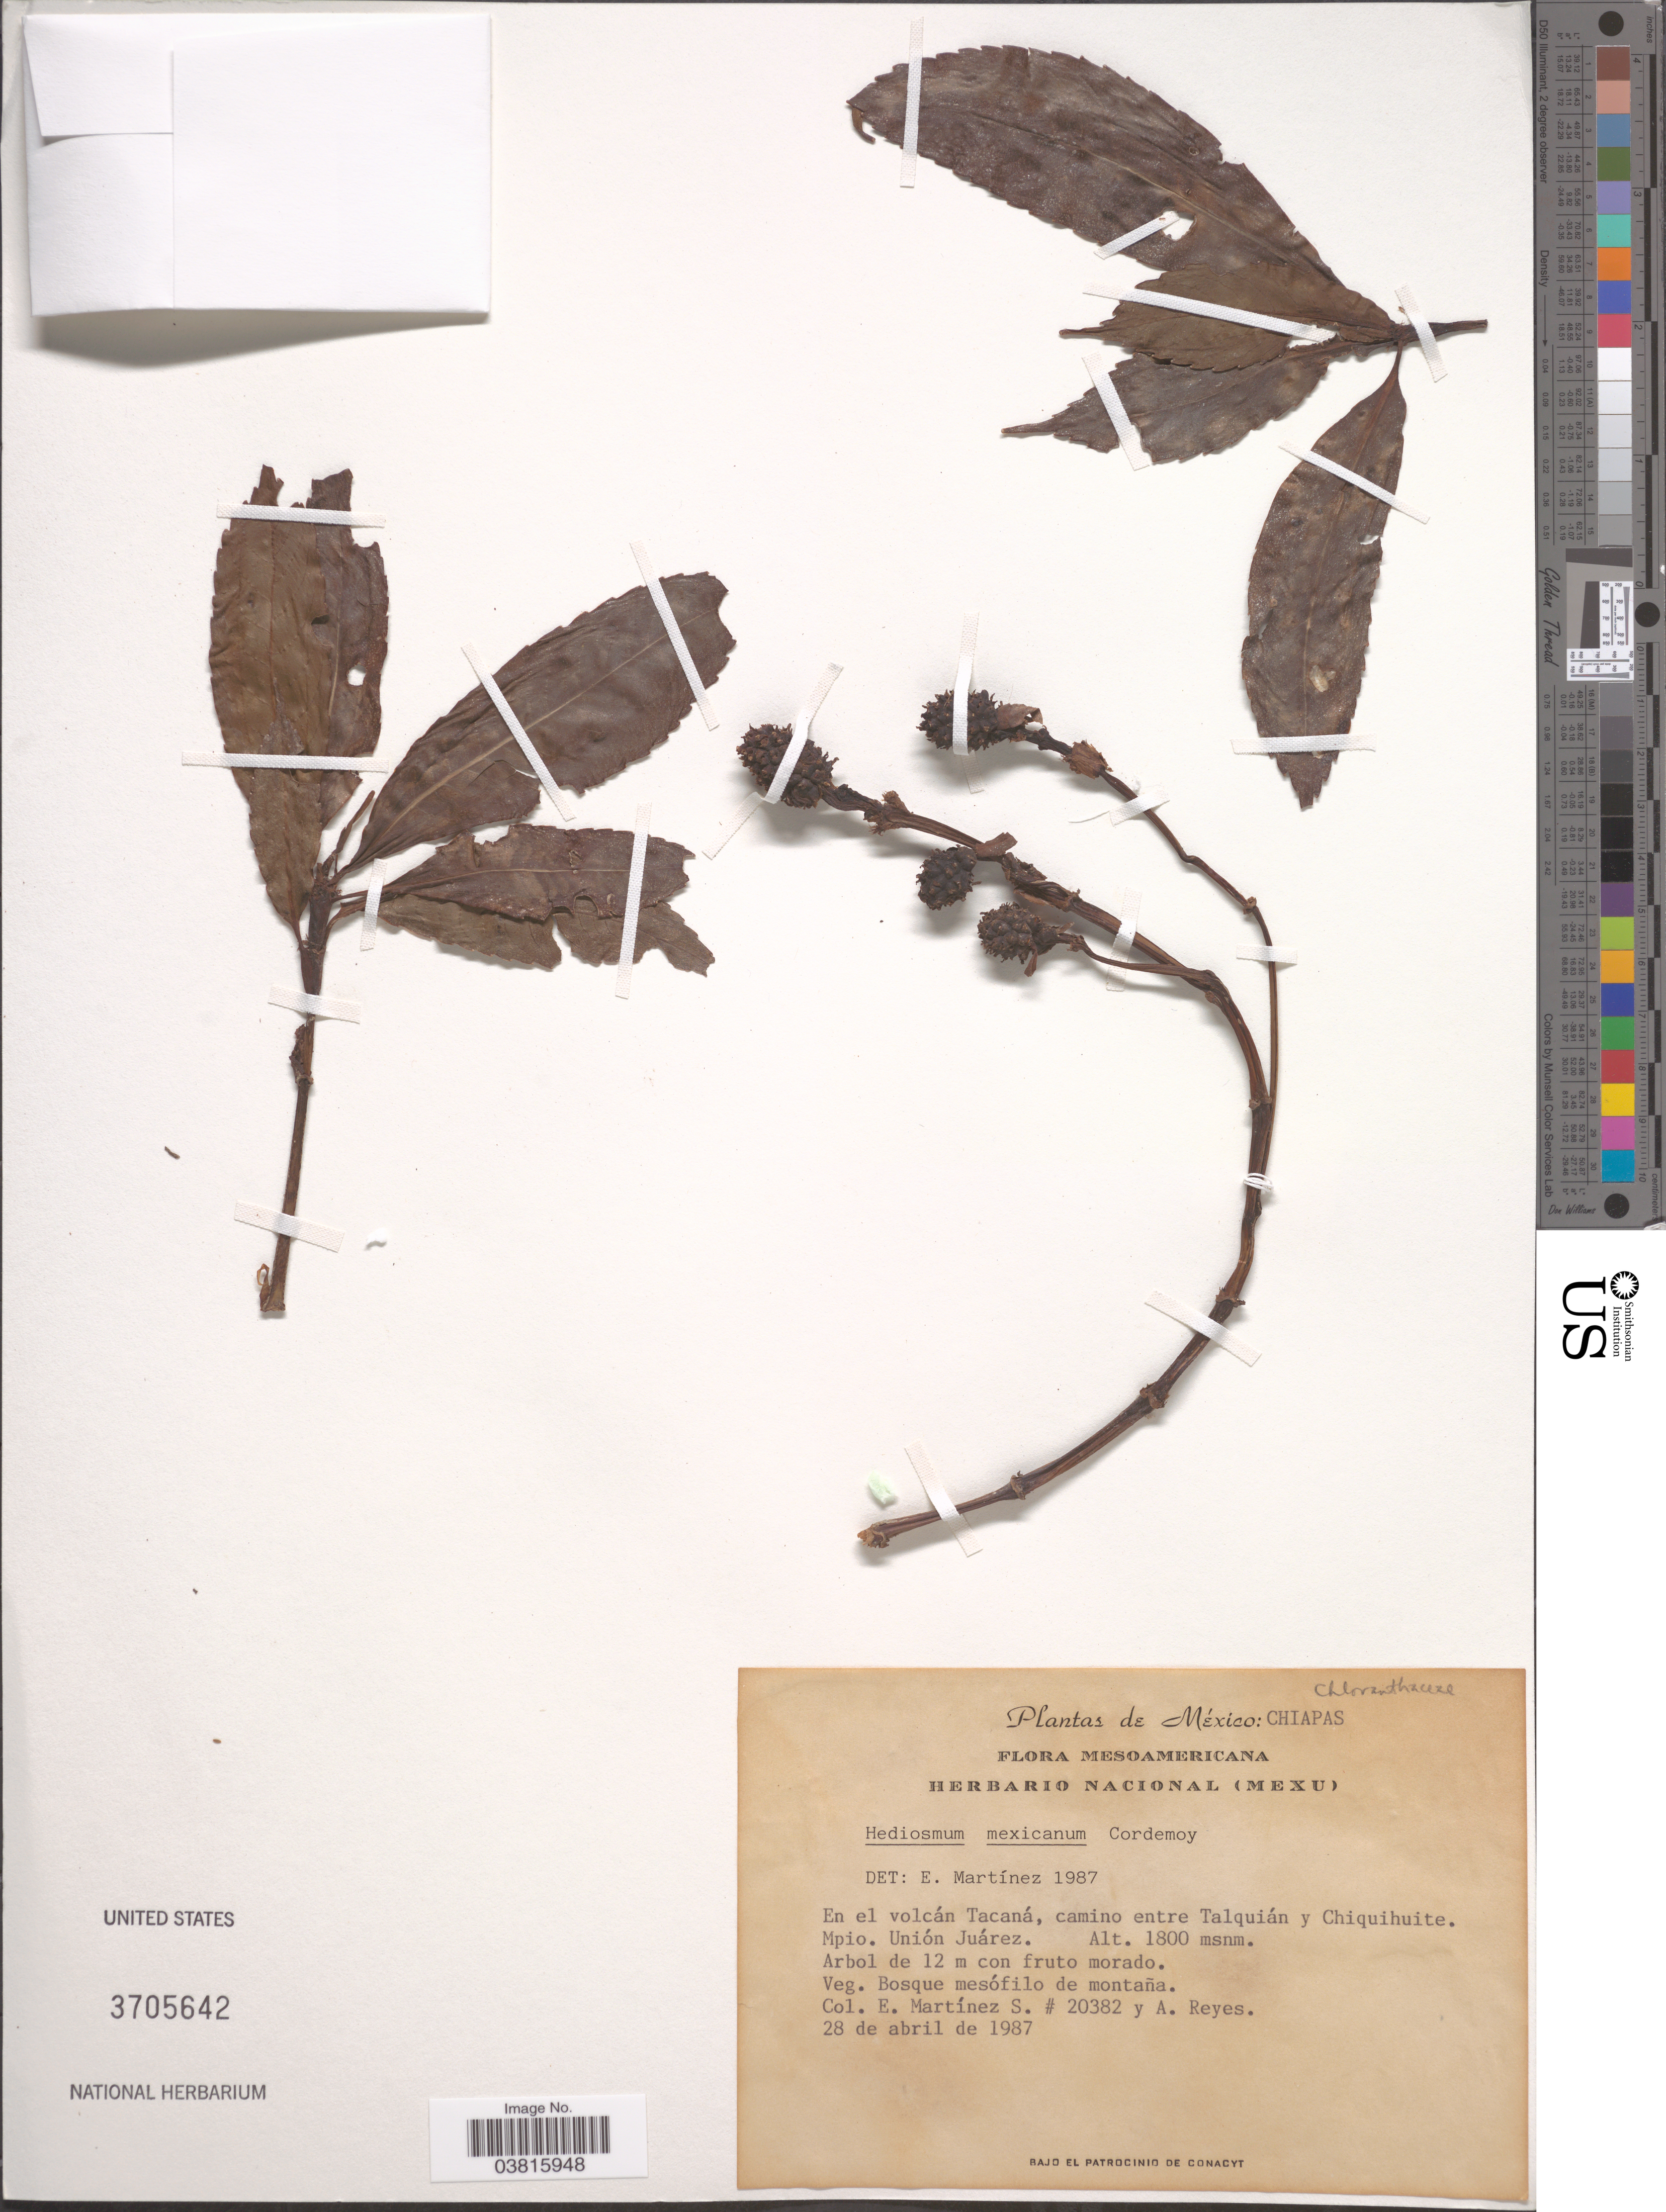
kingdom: Plantae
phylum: Tracheophyta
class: Magnoliopsida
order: Chloranthales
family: Chloranthaceae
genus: Hedyosmum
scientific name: Hedyosmum artocarpus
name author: Solms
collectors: E. M. Martínez S. & A. Reyes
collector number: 20382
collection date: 1987-04-28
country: Mexico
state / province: Chiapas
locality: En el volcán Tacaná, camino entre Talquián y Chiquihuite. mpio, Unión Juárez.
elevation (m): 1800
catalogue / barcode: US 3705642